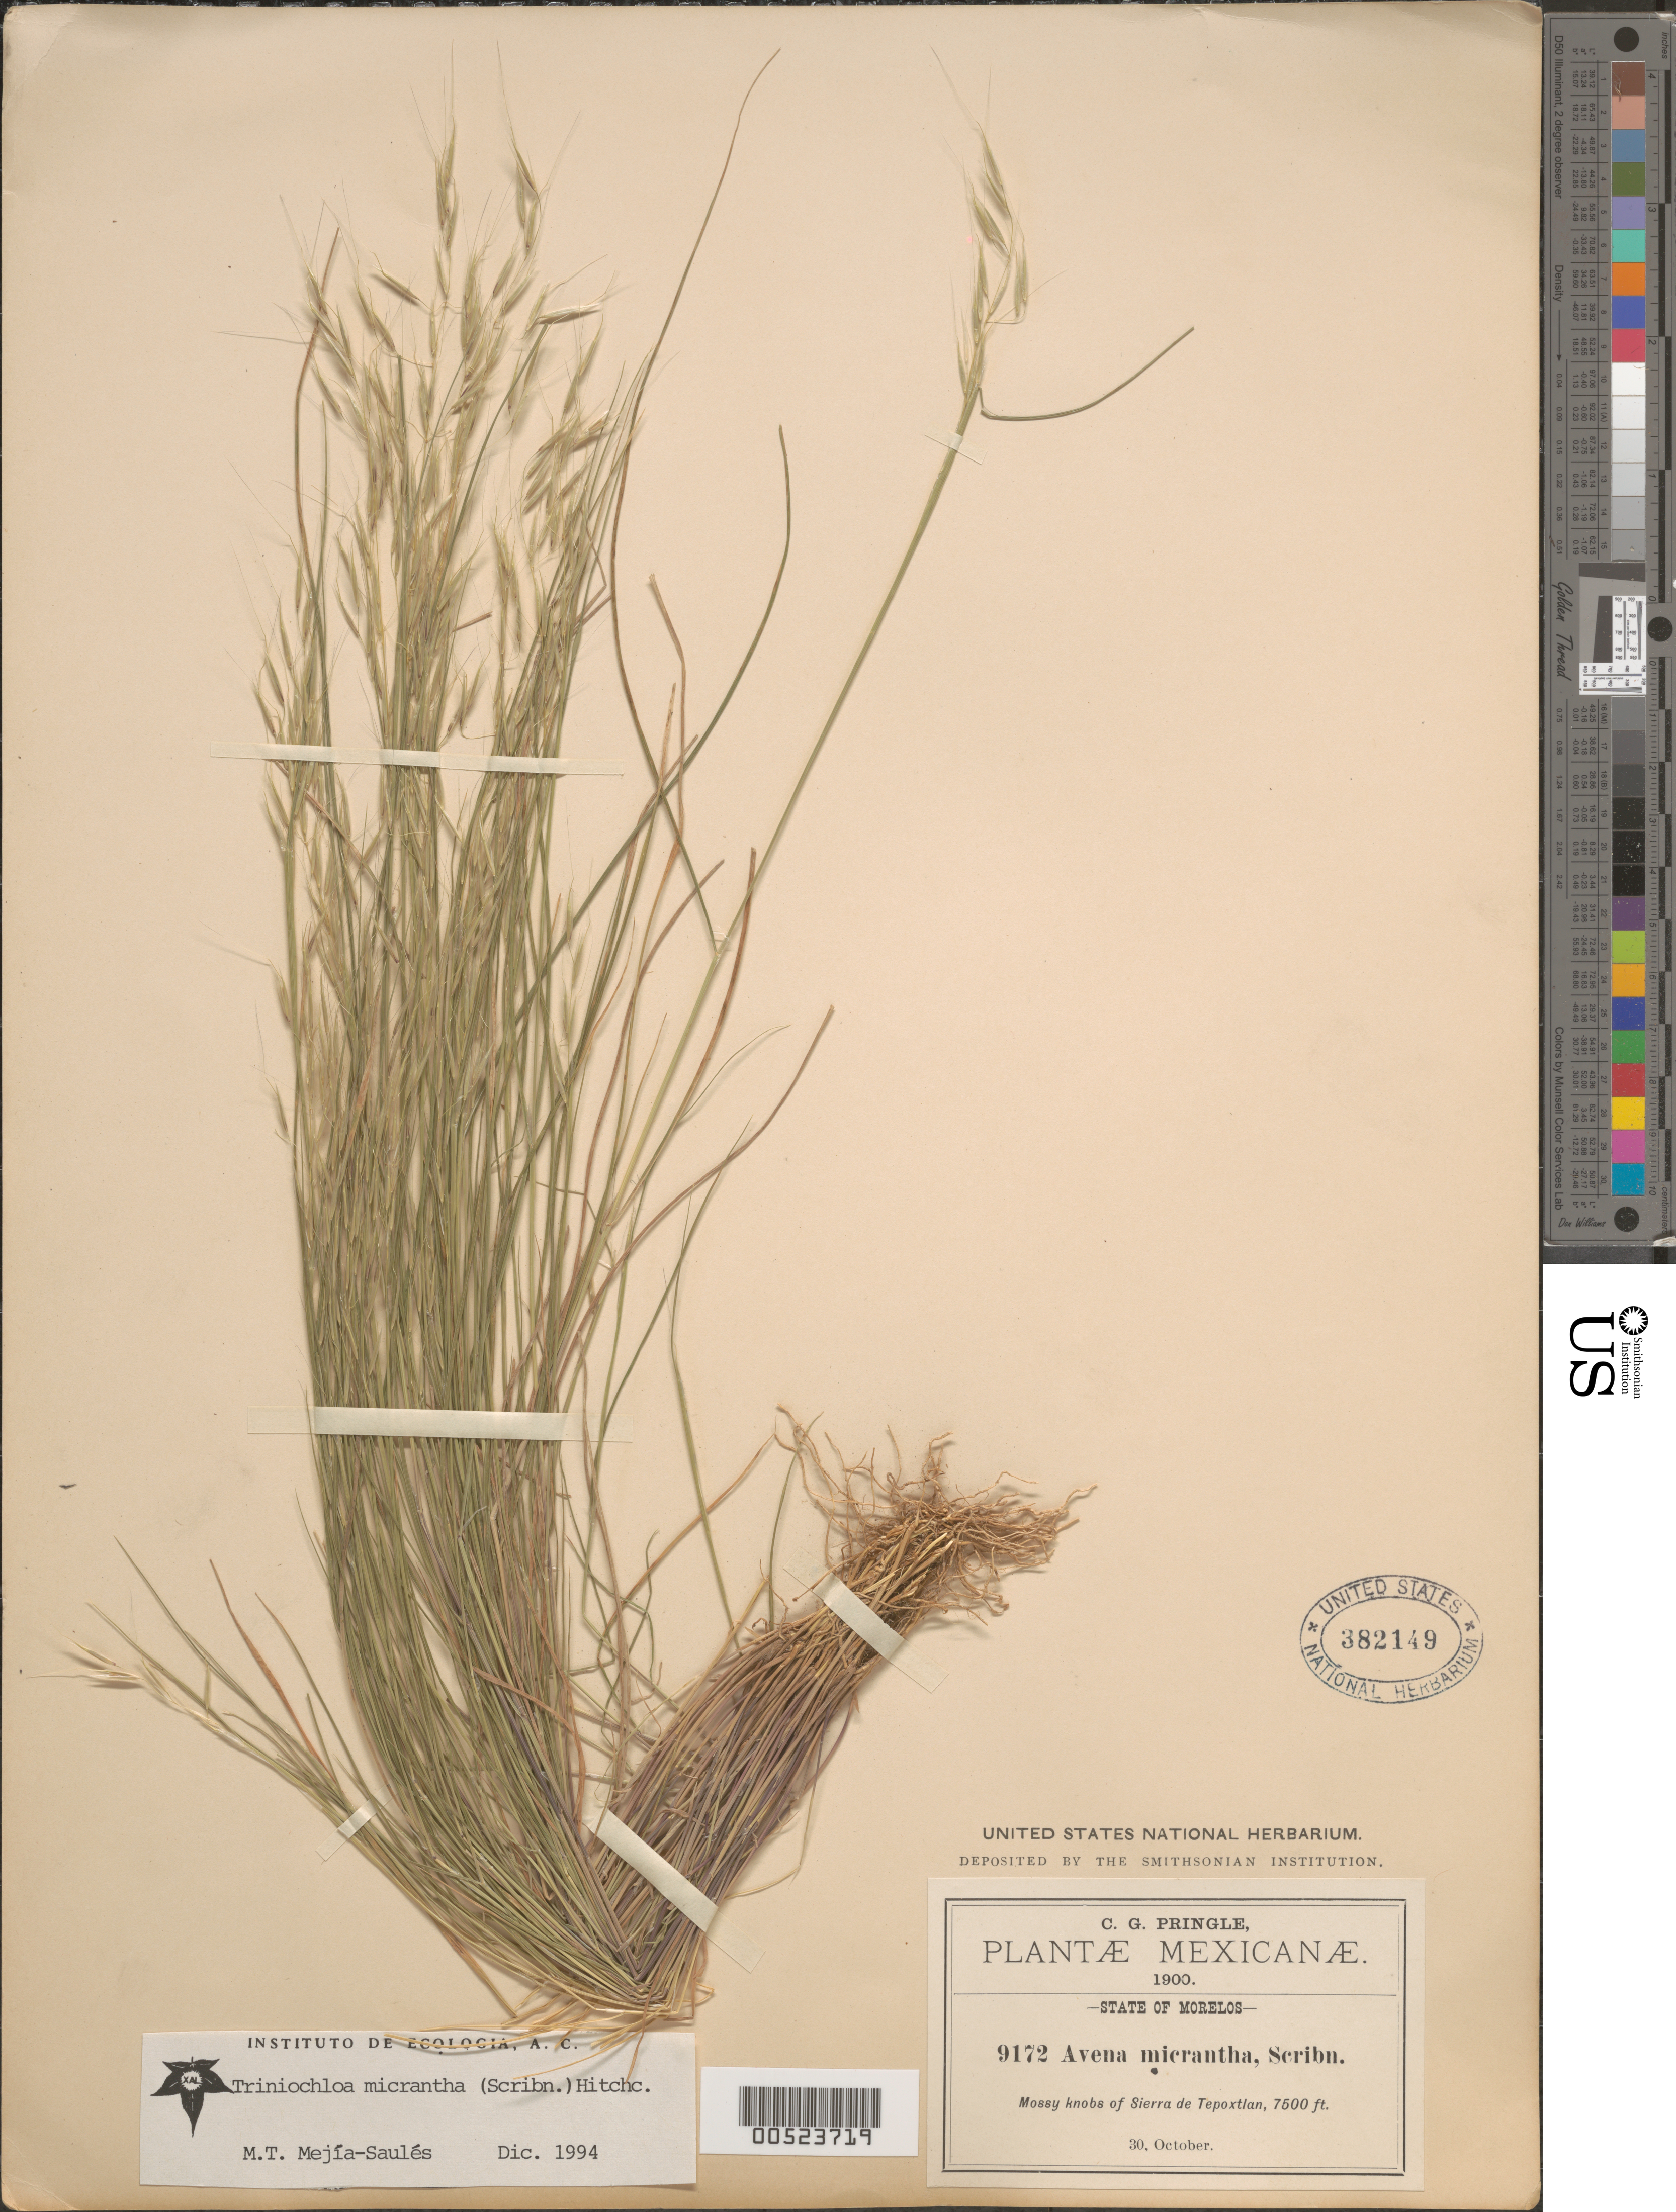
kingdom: Plantae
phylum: Tracheophyta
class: Liliopsida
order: Poales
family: Poaceae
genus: Triniochloa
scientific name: Triniochloa micrantha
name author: (Scribn.) Hitchc.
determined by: Mejía-Sauls, M. T.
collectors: C. G. Pringle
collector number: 9172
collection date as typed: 30 Oct 1900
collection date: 1900-10-30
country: Mexico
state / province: Morelos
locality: Sierra de Tepoxtlan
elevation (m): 2286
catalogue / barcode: US 382149